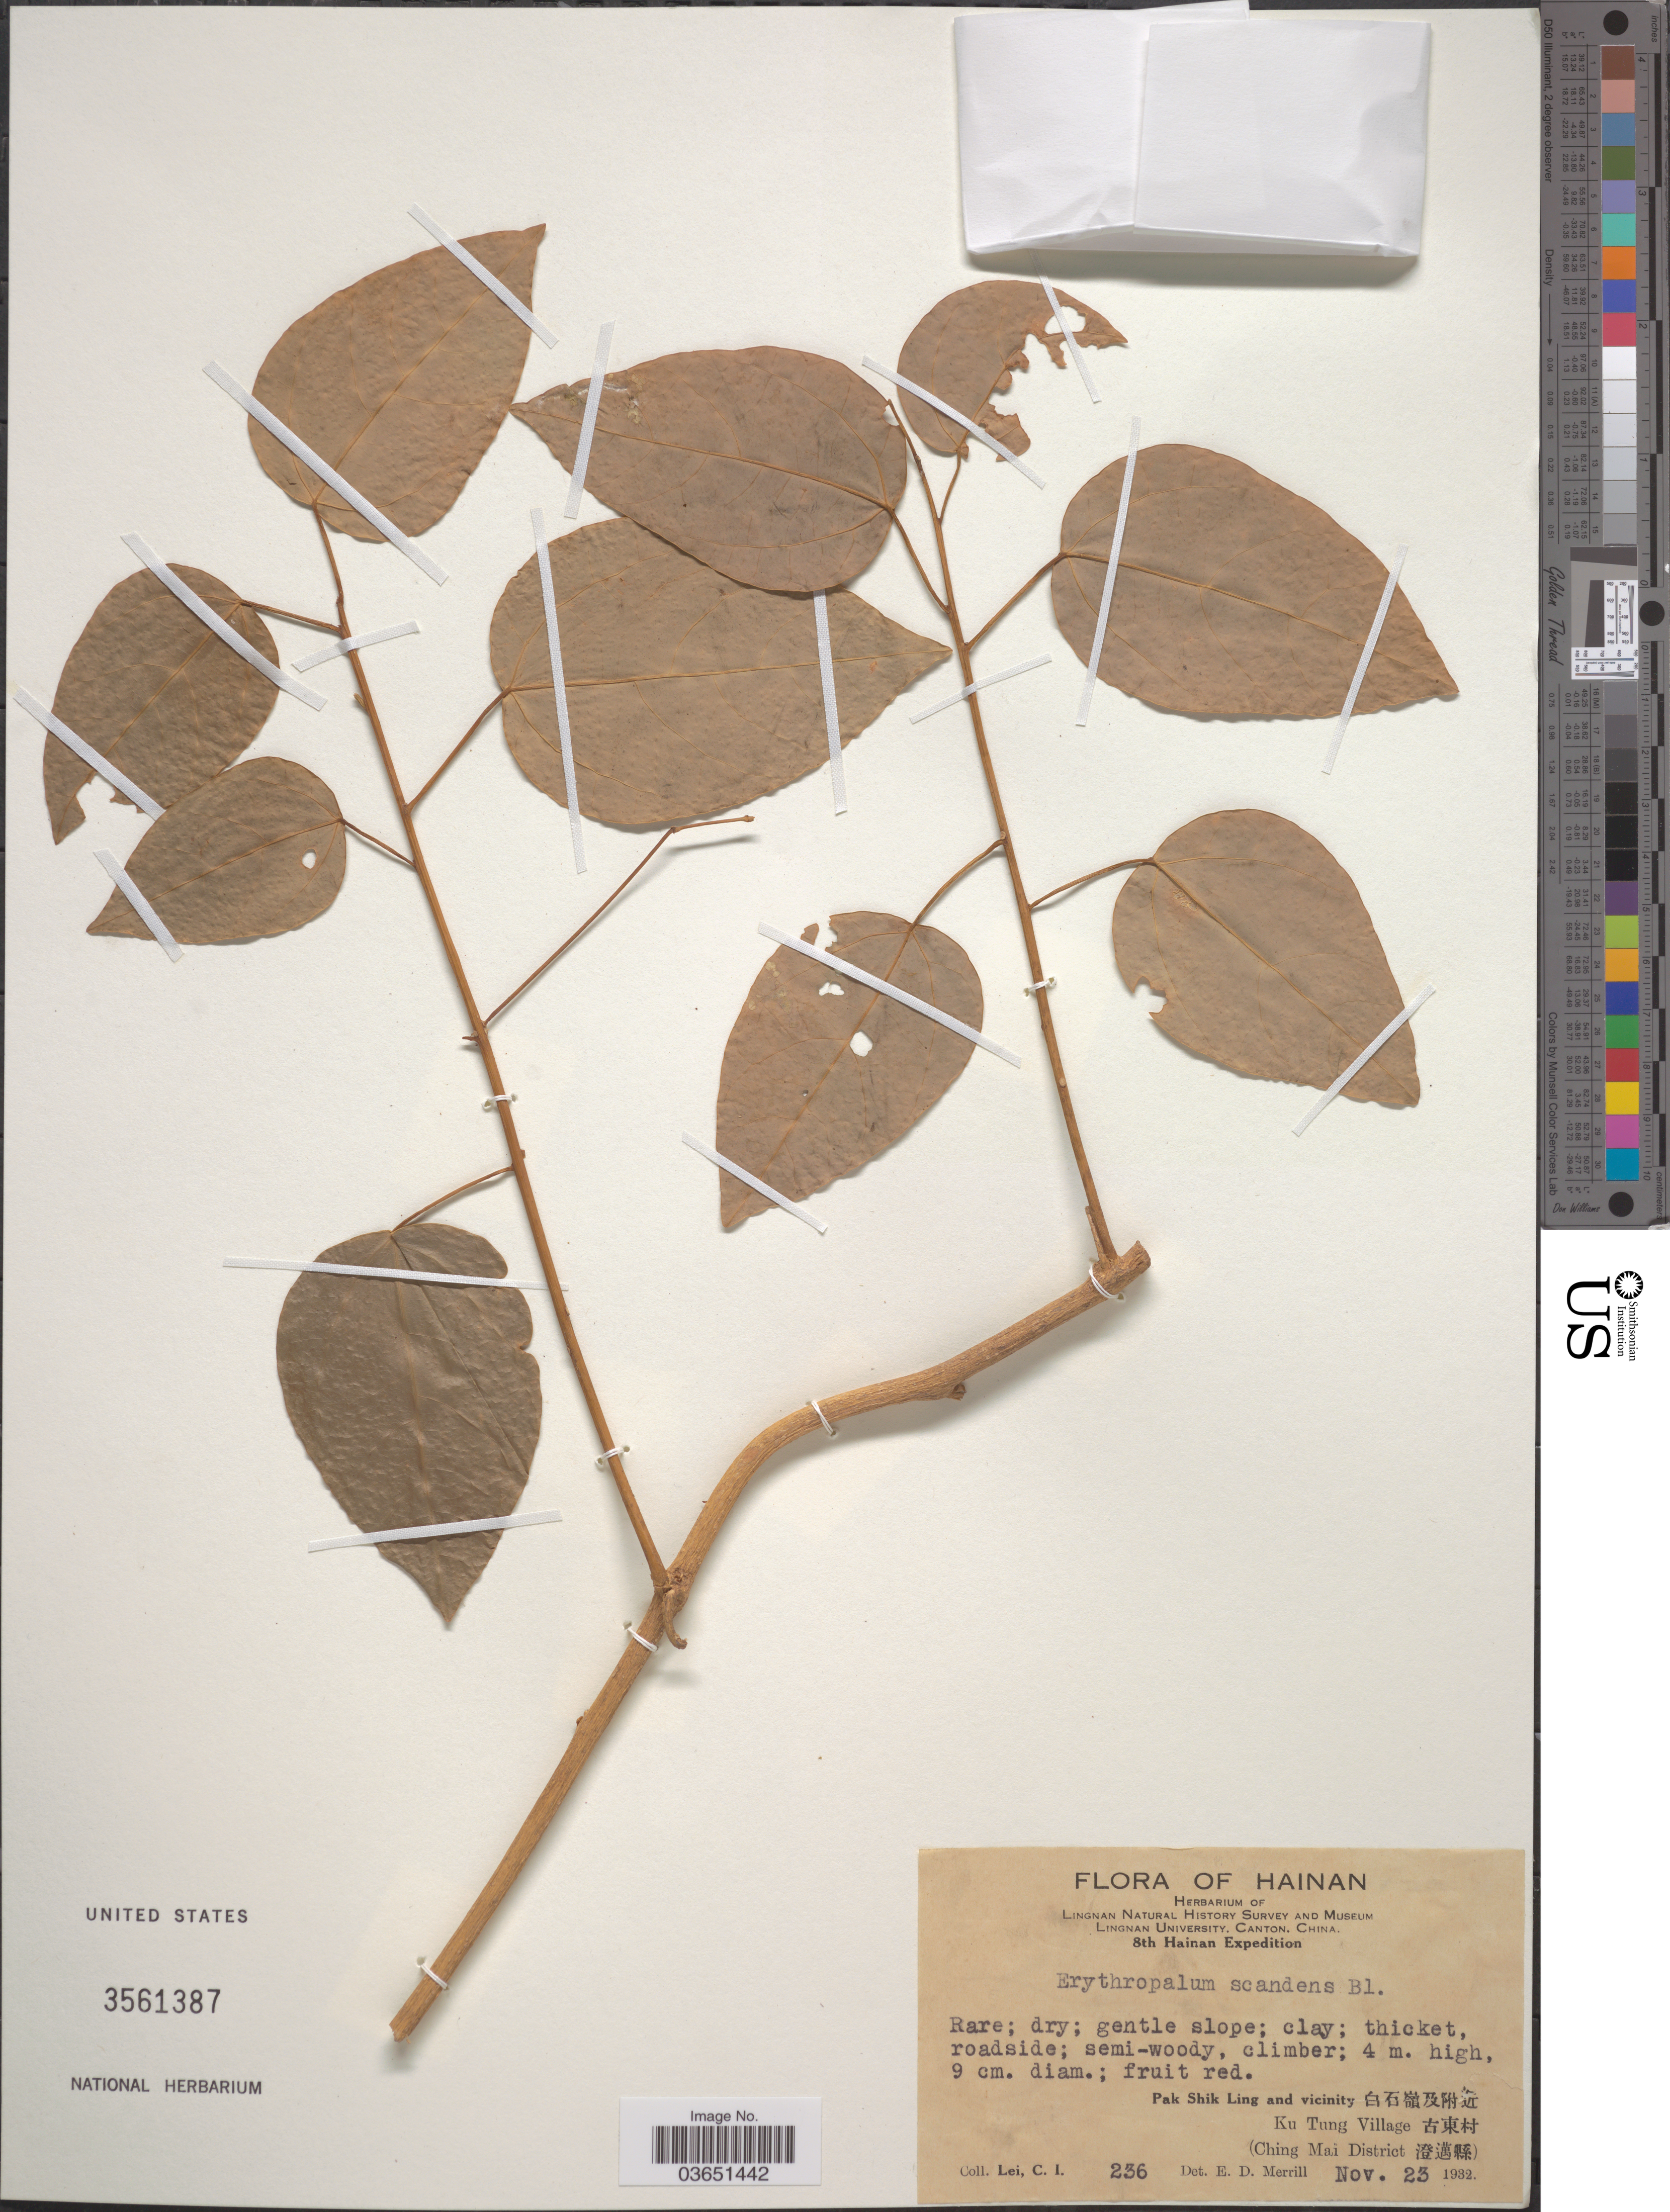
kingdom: Plantae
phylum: Tracheophyta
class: Magnoliopsida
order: Santalales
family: Erythropalaceae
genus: Erythropalum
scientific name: Erythropalum scandens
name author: Blume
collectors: C. I. Lei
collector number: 236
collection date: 1932-11-23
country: China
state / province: Hainan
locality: Pak Shik Ling and vicinity X. Ku Tung Village X. (Ching Mai District X).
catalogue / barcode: US 3561387